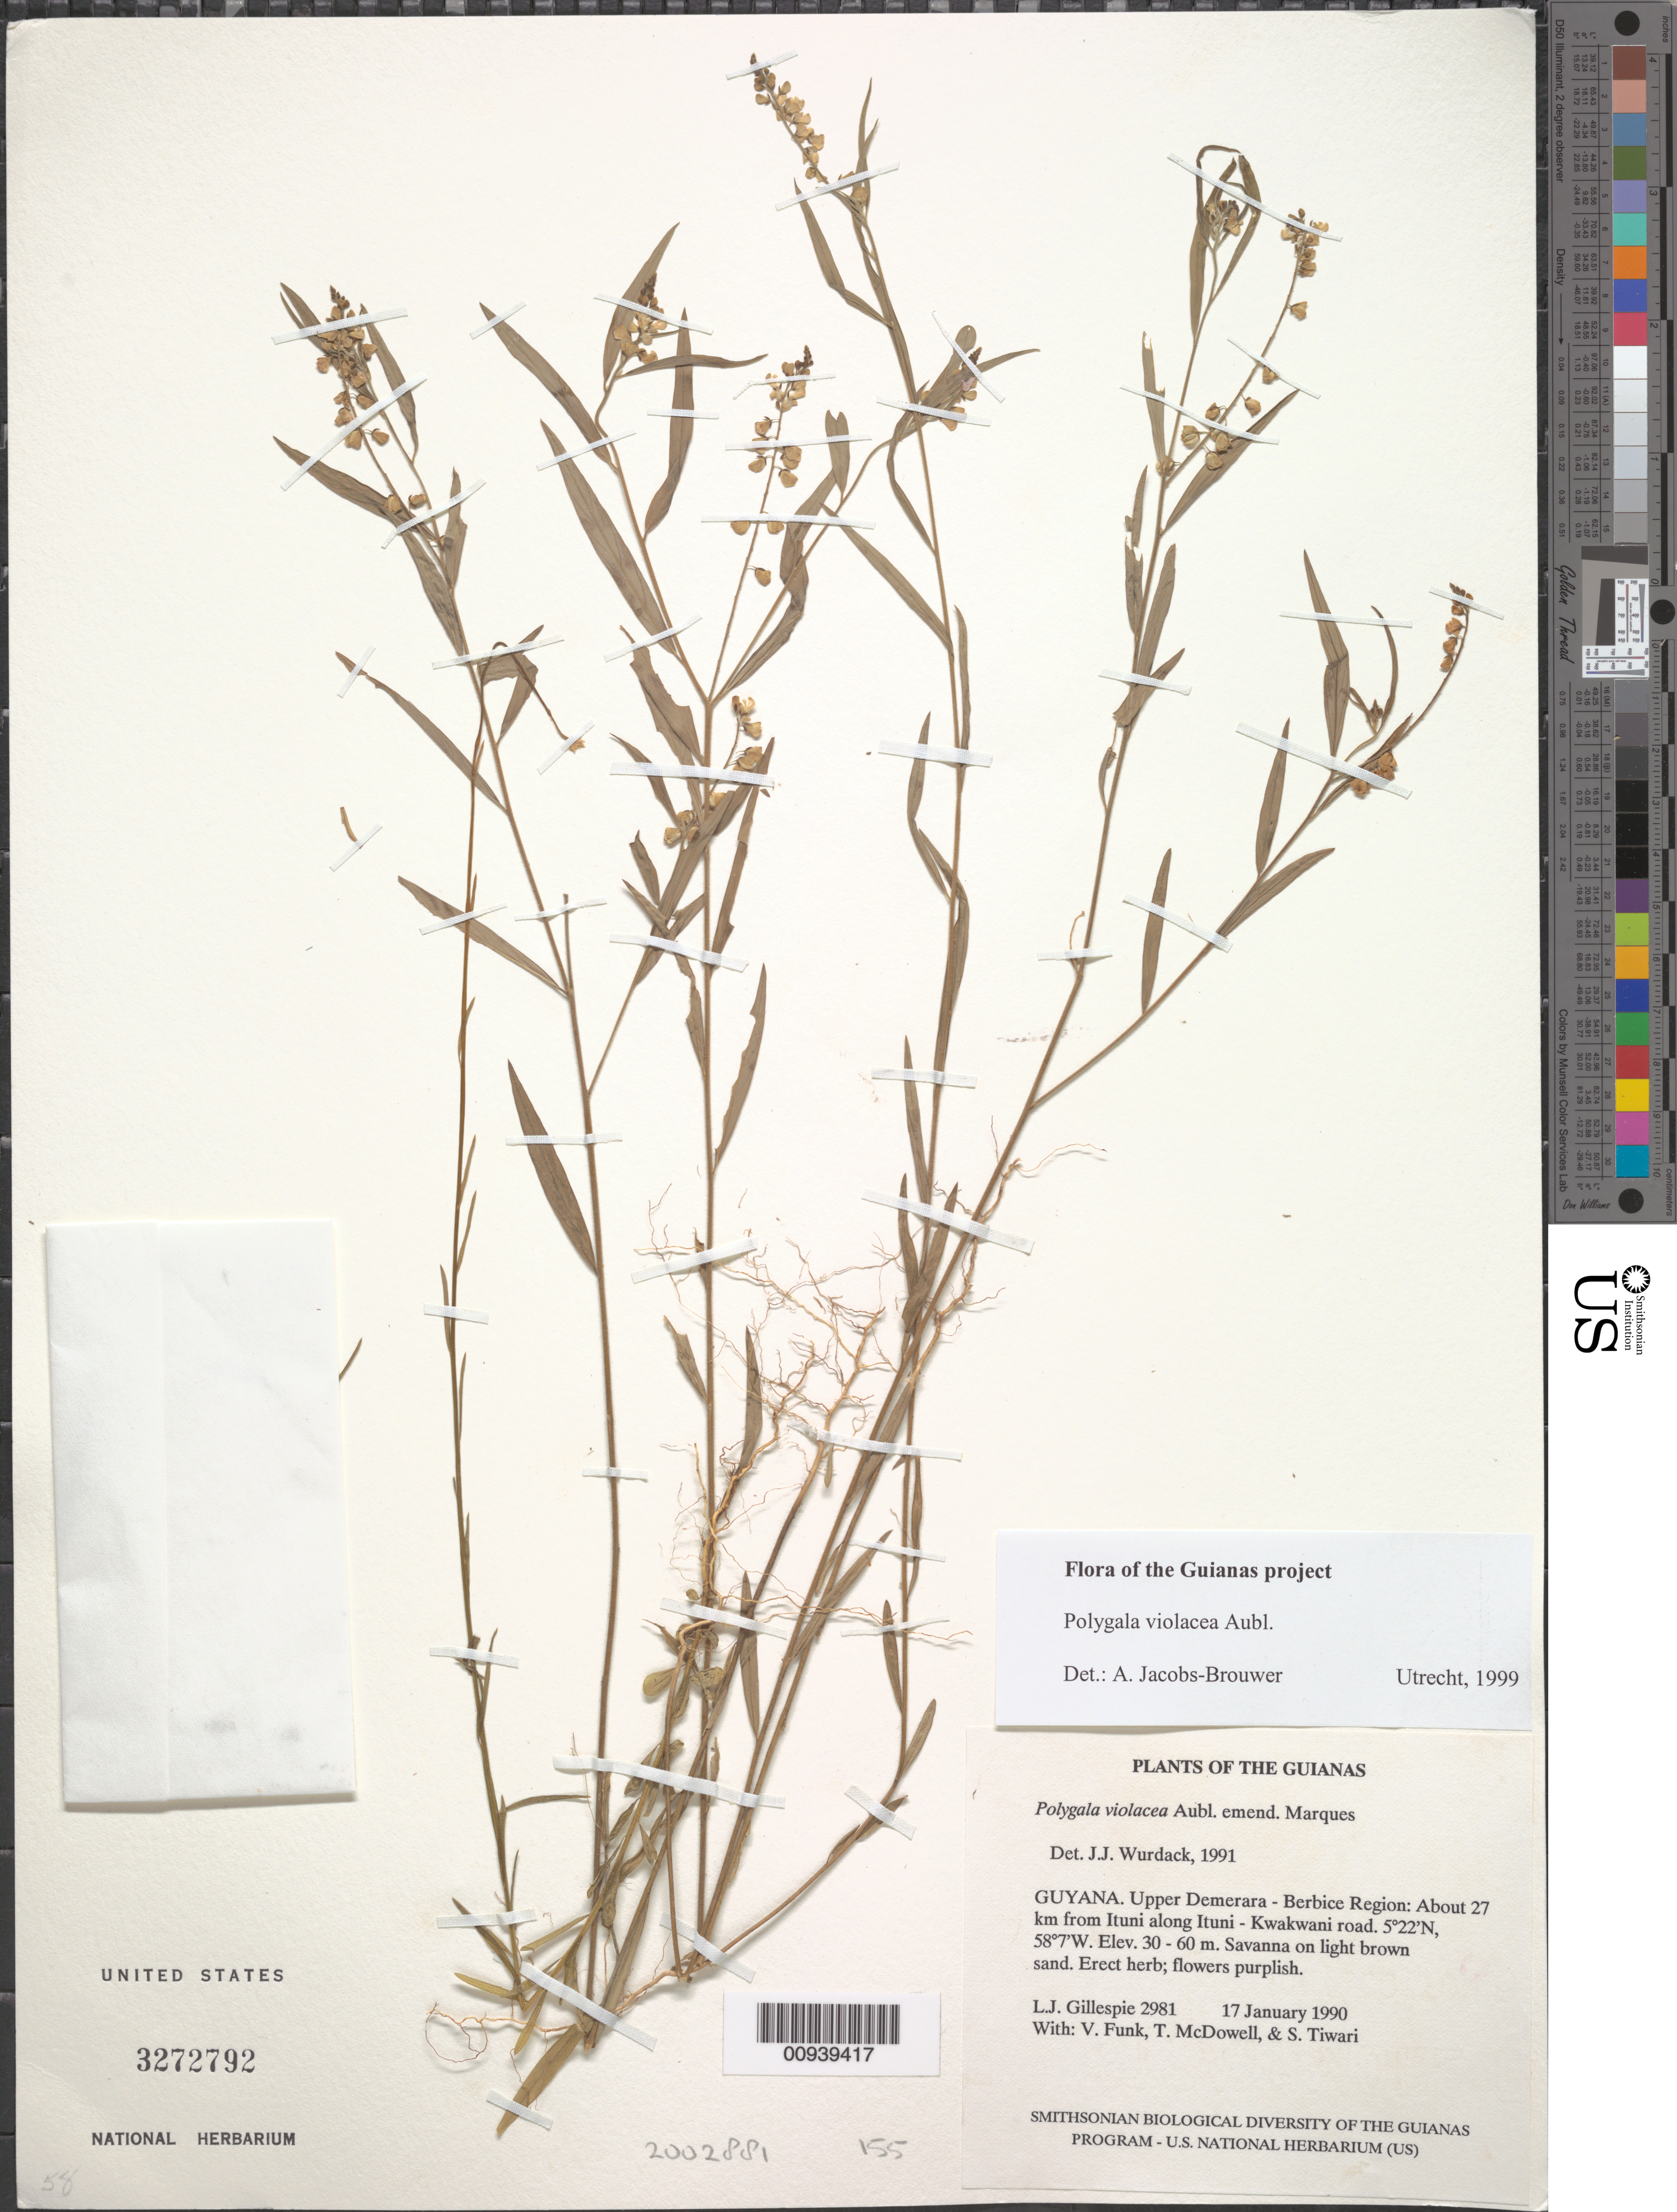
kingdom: Plantae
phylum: Tracheophyta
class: Magnoliopsida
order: Fabales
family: Polygalaceae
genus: Asemeia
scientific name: Asemeia violacea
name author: (Aubl.) J.F.B. Pastore & J.R. Abbott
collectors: L. J. Gillespie, V. Funk, T. McDowell & S. Tiwari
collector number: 2981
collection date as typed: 17 January 1990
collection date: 1990-01-17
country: Guyana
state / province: U. Demerara-Berbice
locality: About 27 km from Ituni along Ituni - Kwakwani road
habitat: Savanna on light brown sand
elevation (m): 30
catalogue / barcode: US 3272792